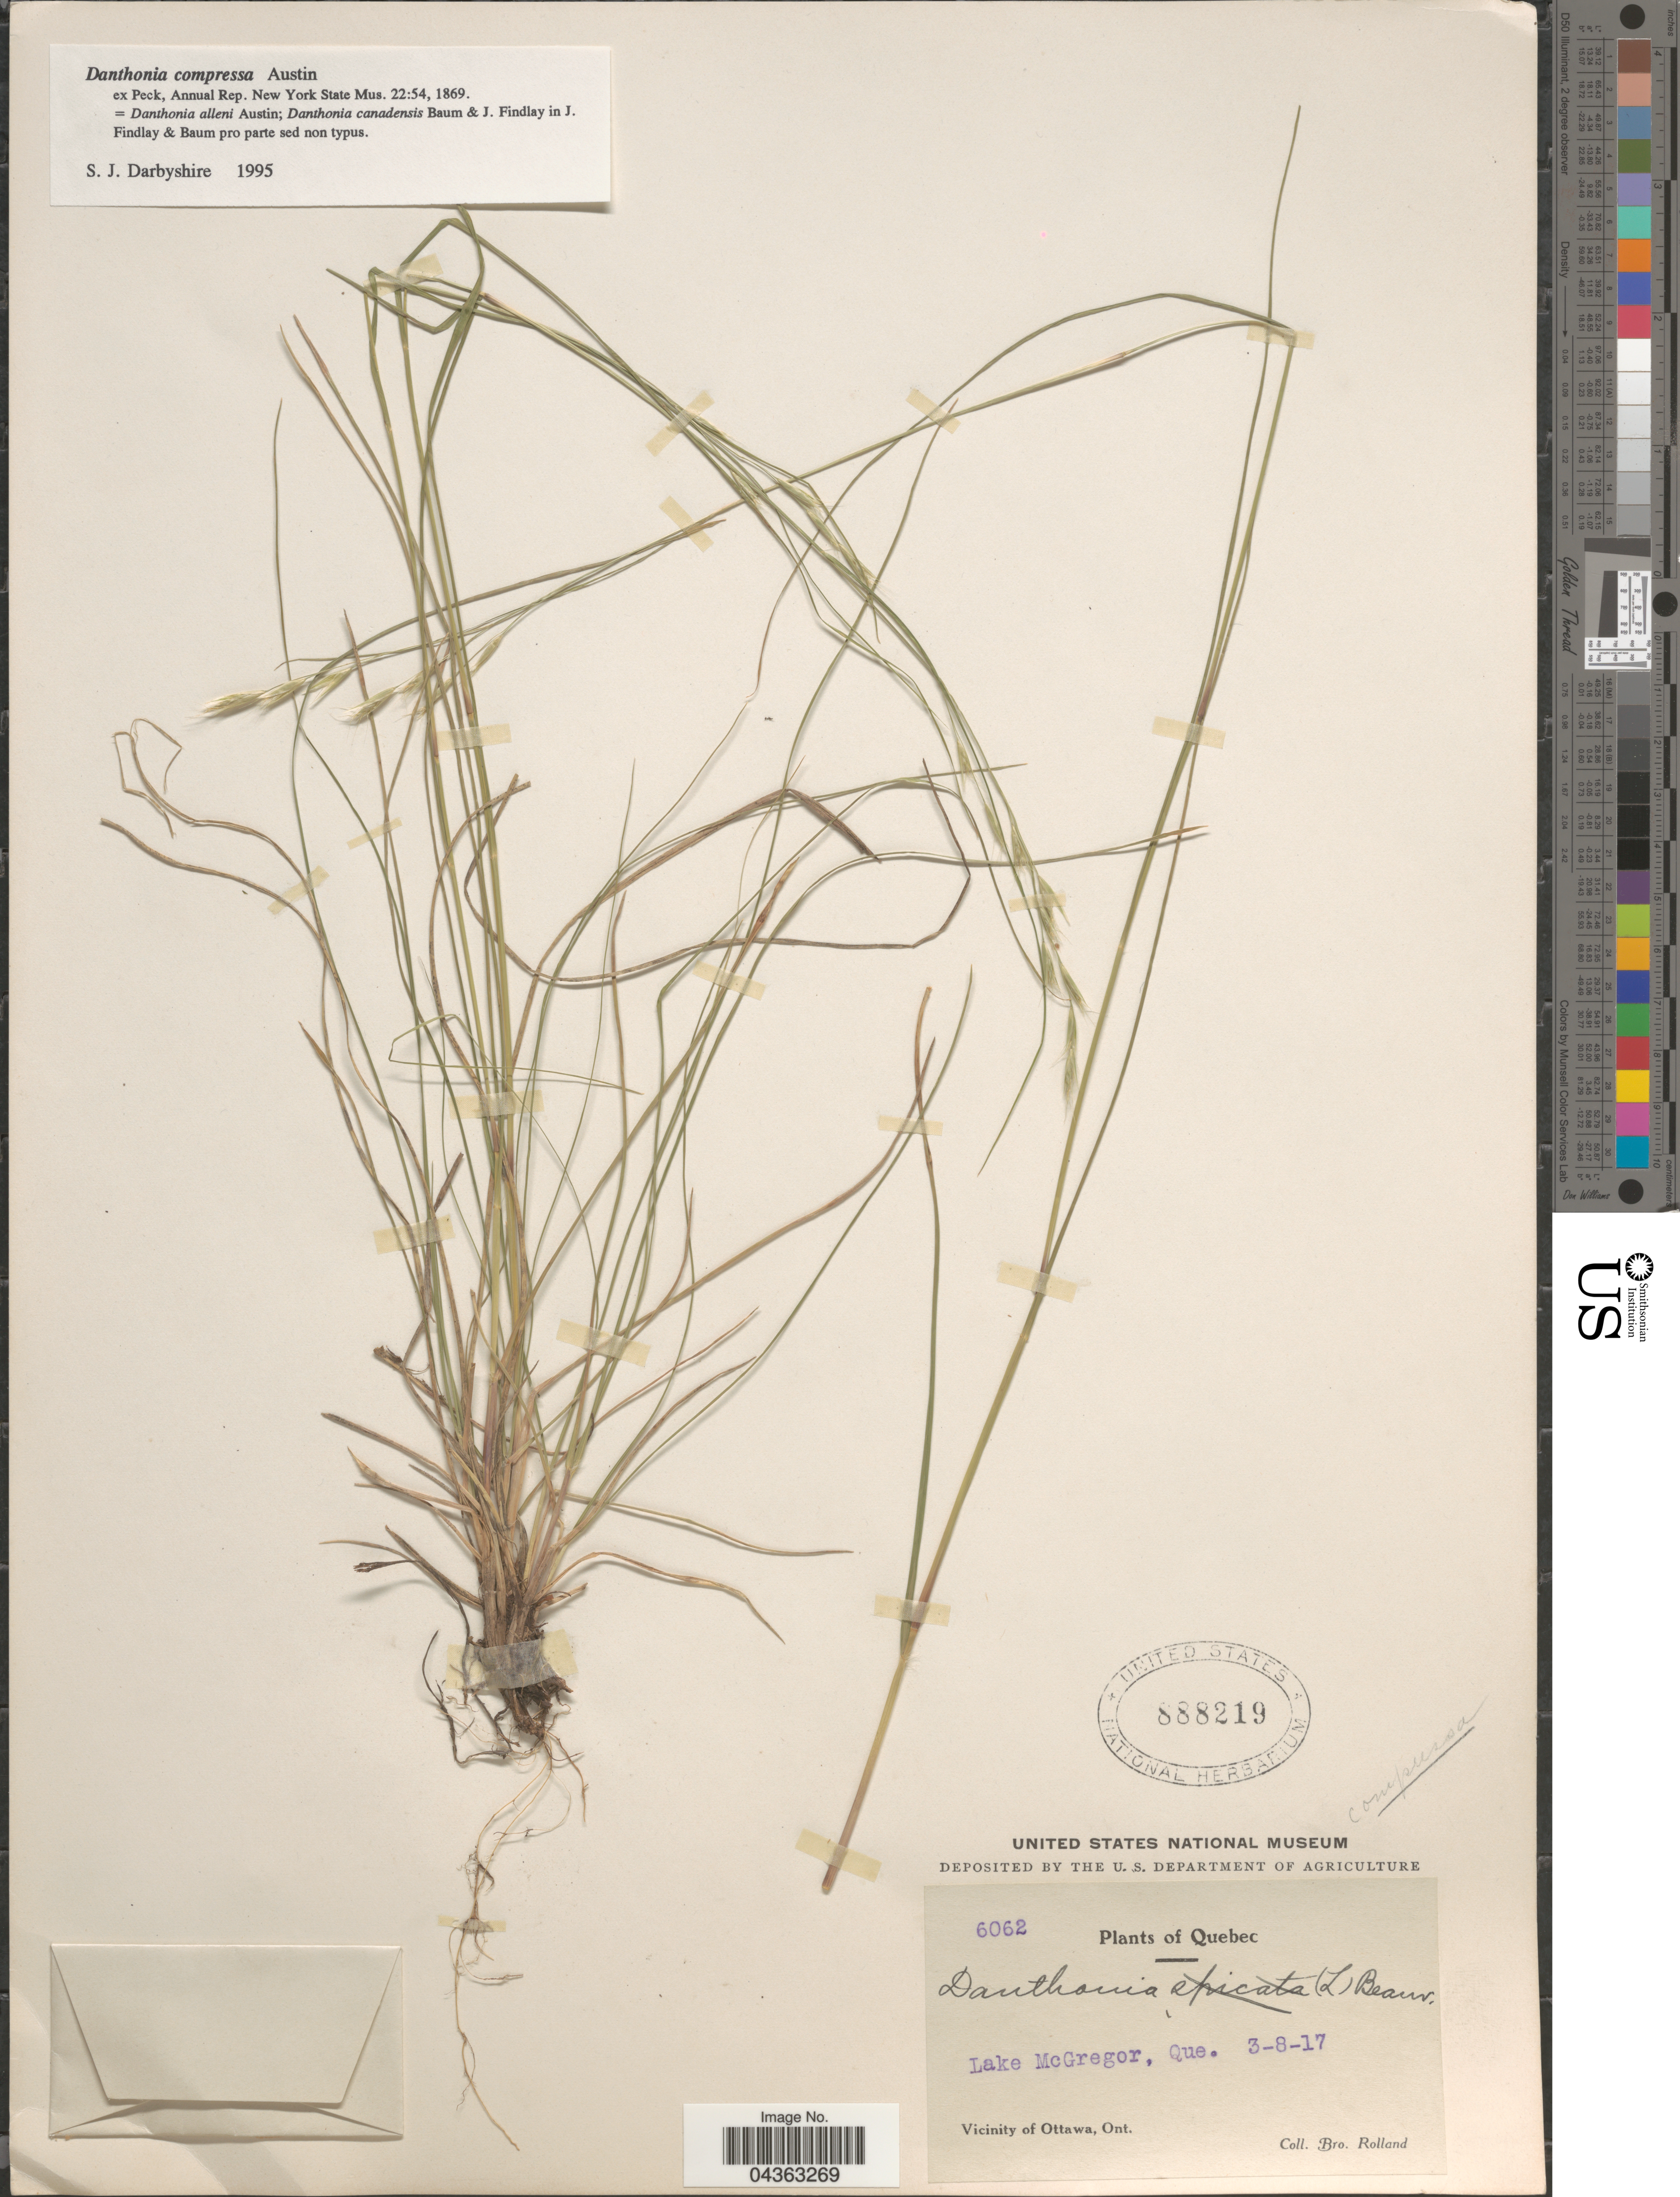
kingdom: Plantae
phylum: Tracheophyta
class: Liliopsida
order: Poales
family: Poaceae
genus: Danthonia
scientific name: Danthonia compressa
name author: Austin in F. Peck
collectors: B. Rolland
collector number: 6062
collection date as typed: Transcribed d/m/y: 3/8/17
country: Canada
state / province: Quebec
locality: Lake McGregor. Vicinity of Ottawa.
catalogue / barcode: US 888219